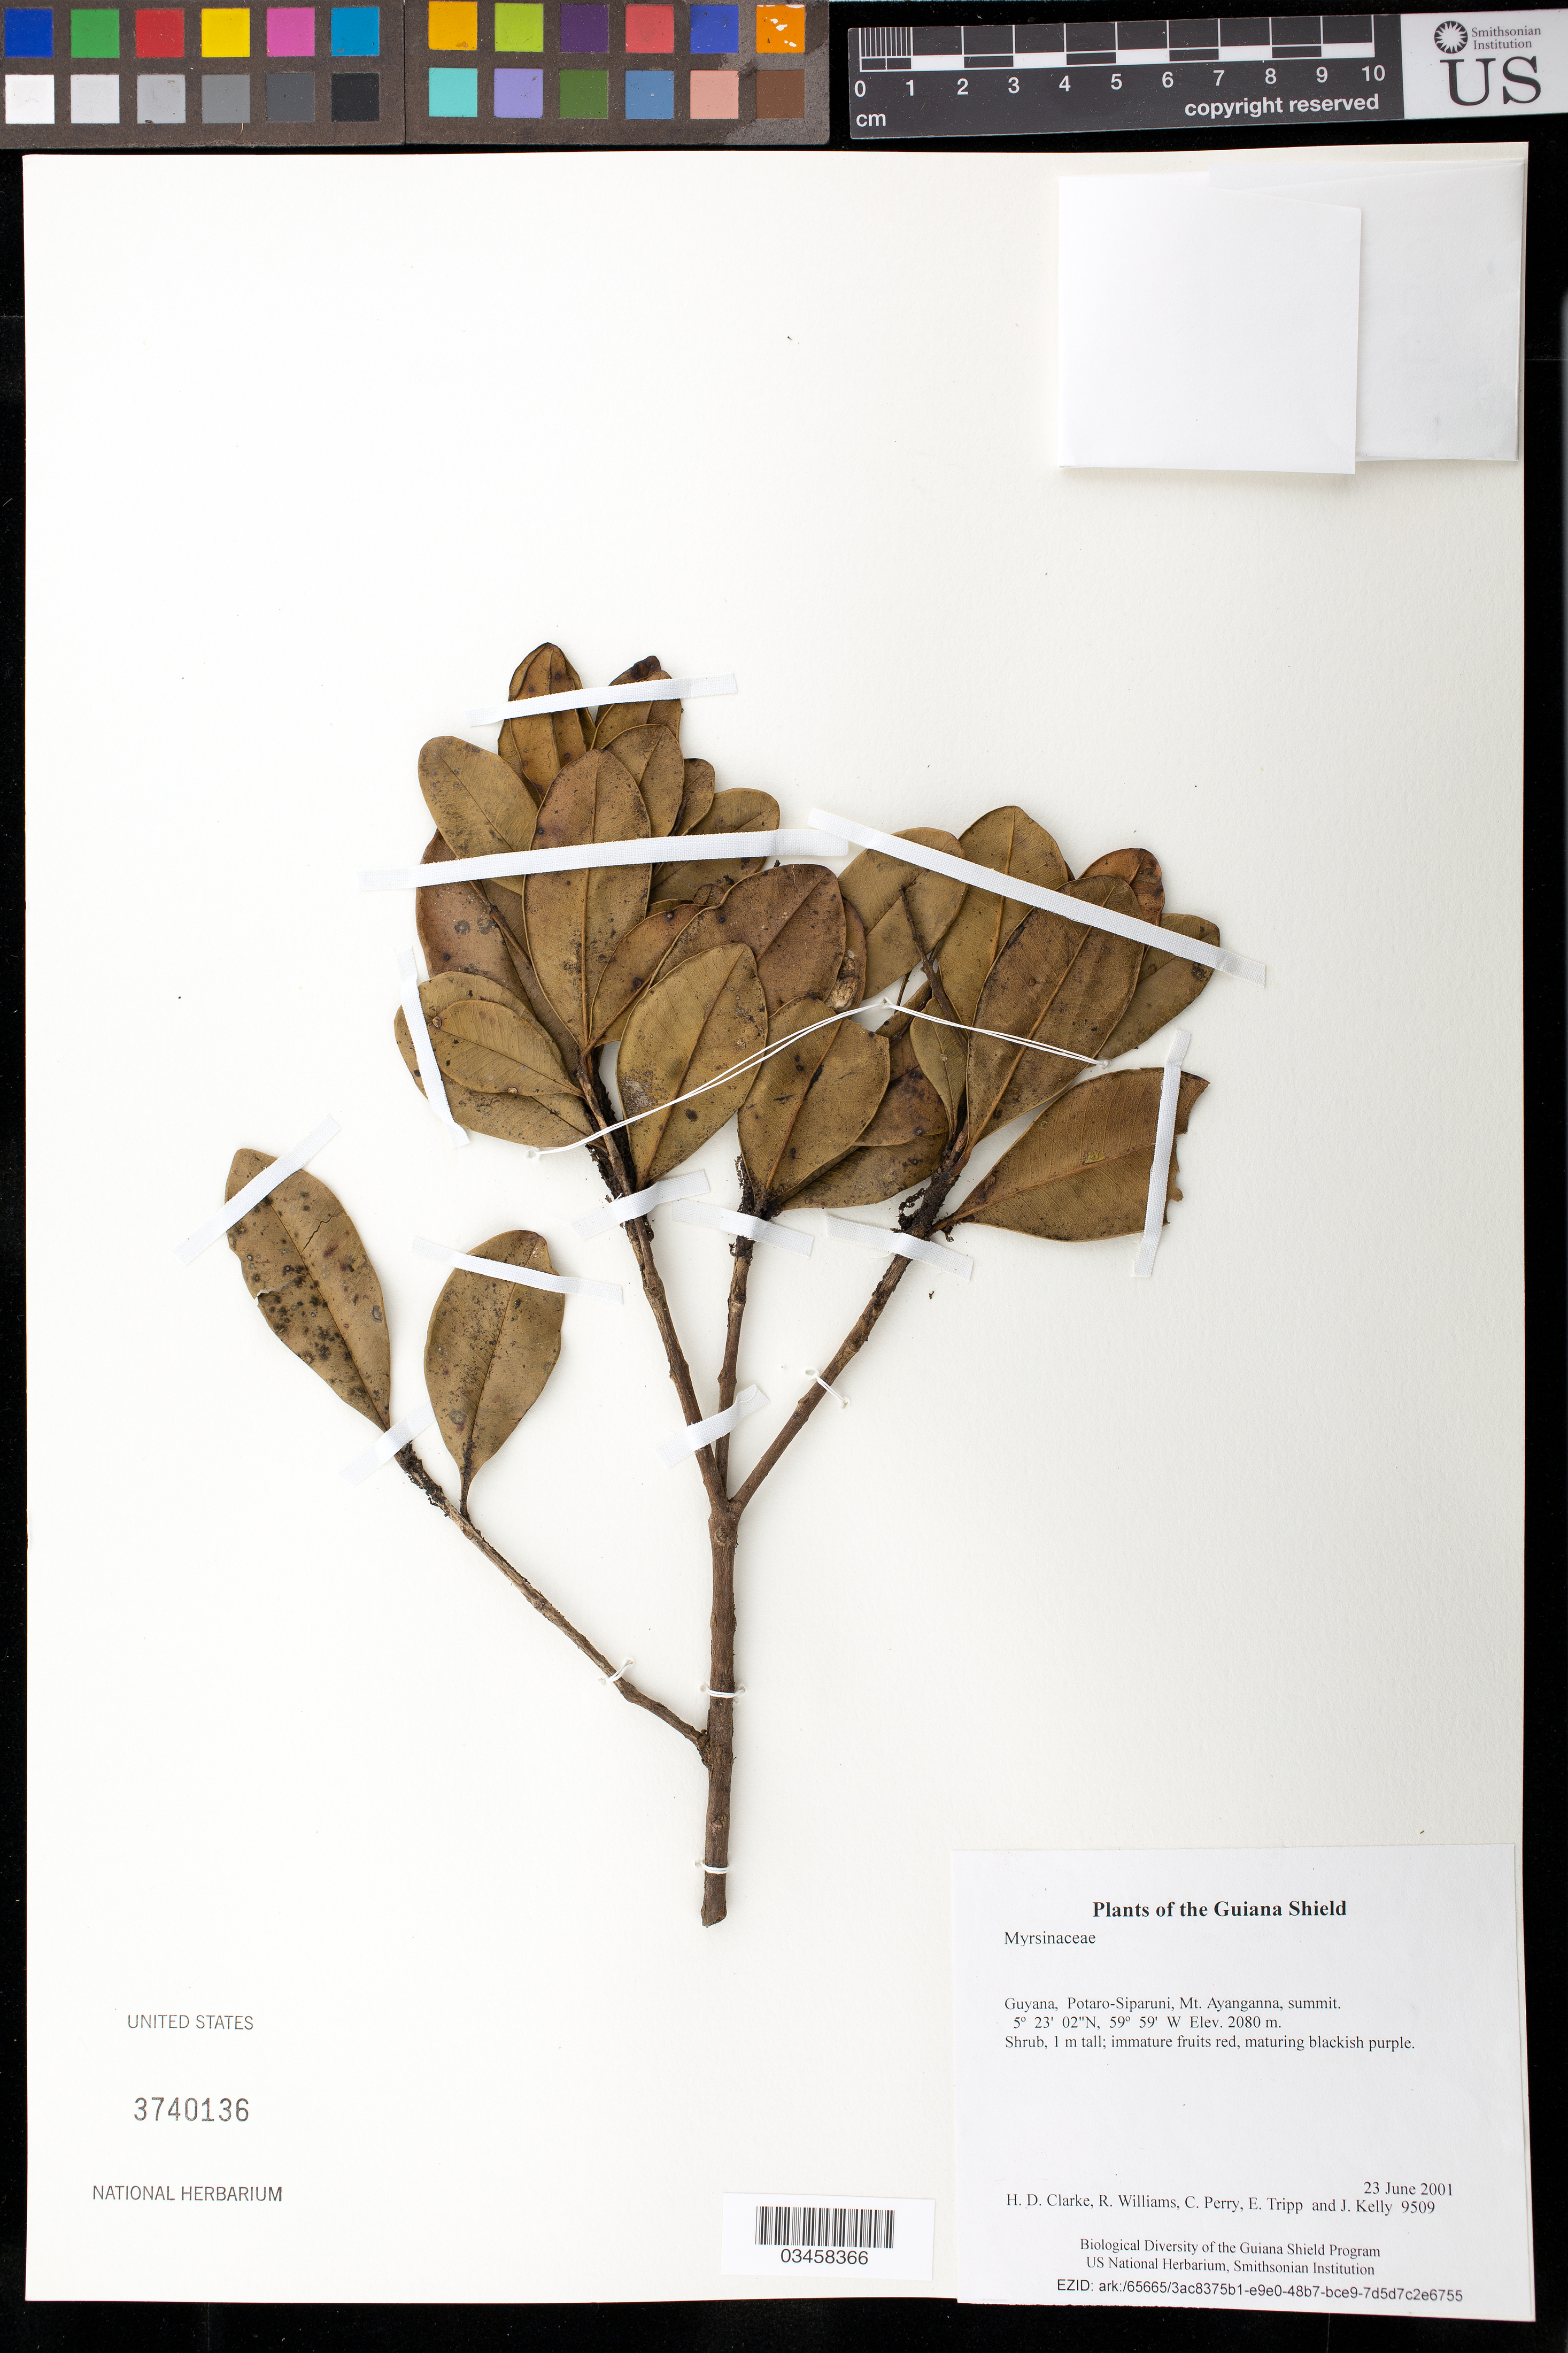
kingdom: Plantae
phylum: Tracheophyta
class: Magnoliopsida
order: Ericales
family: Primulaceae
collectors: H. D. Clarke, R. Williams, C. Perry, E. Tripp & J. Kelly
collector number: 9509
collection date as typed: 23 June 2001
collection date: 2001-06-23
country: Guyana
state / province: Potaro-Siparuni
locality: Mt. Ayanganna, summit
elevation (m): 2080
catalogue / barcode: US 3740136